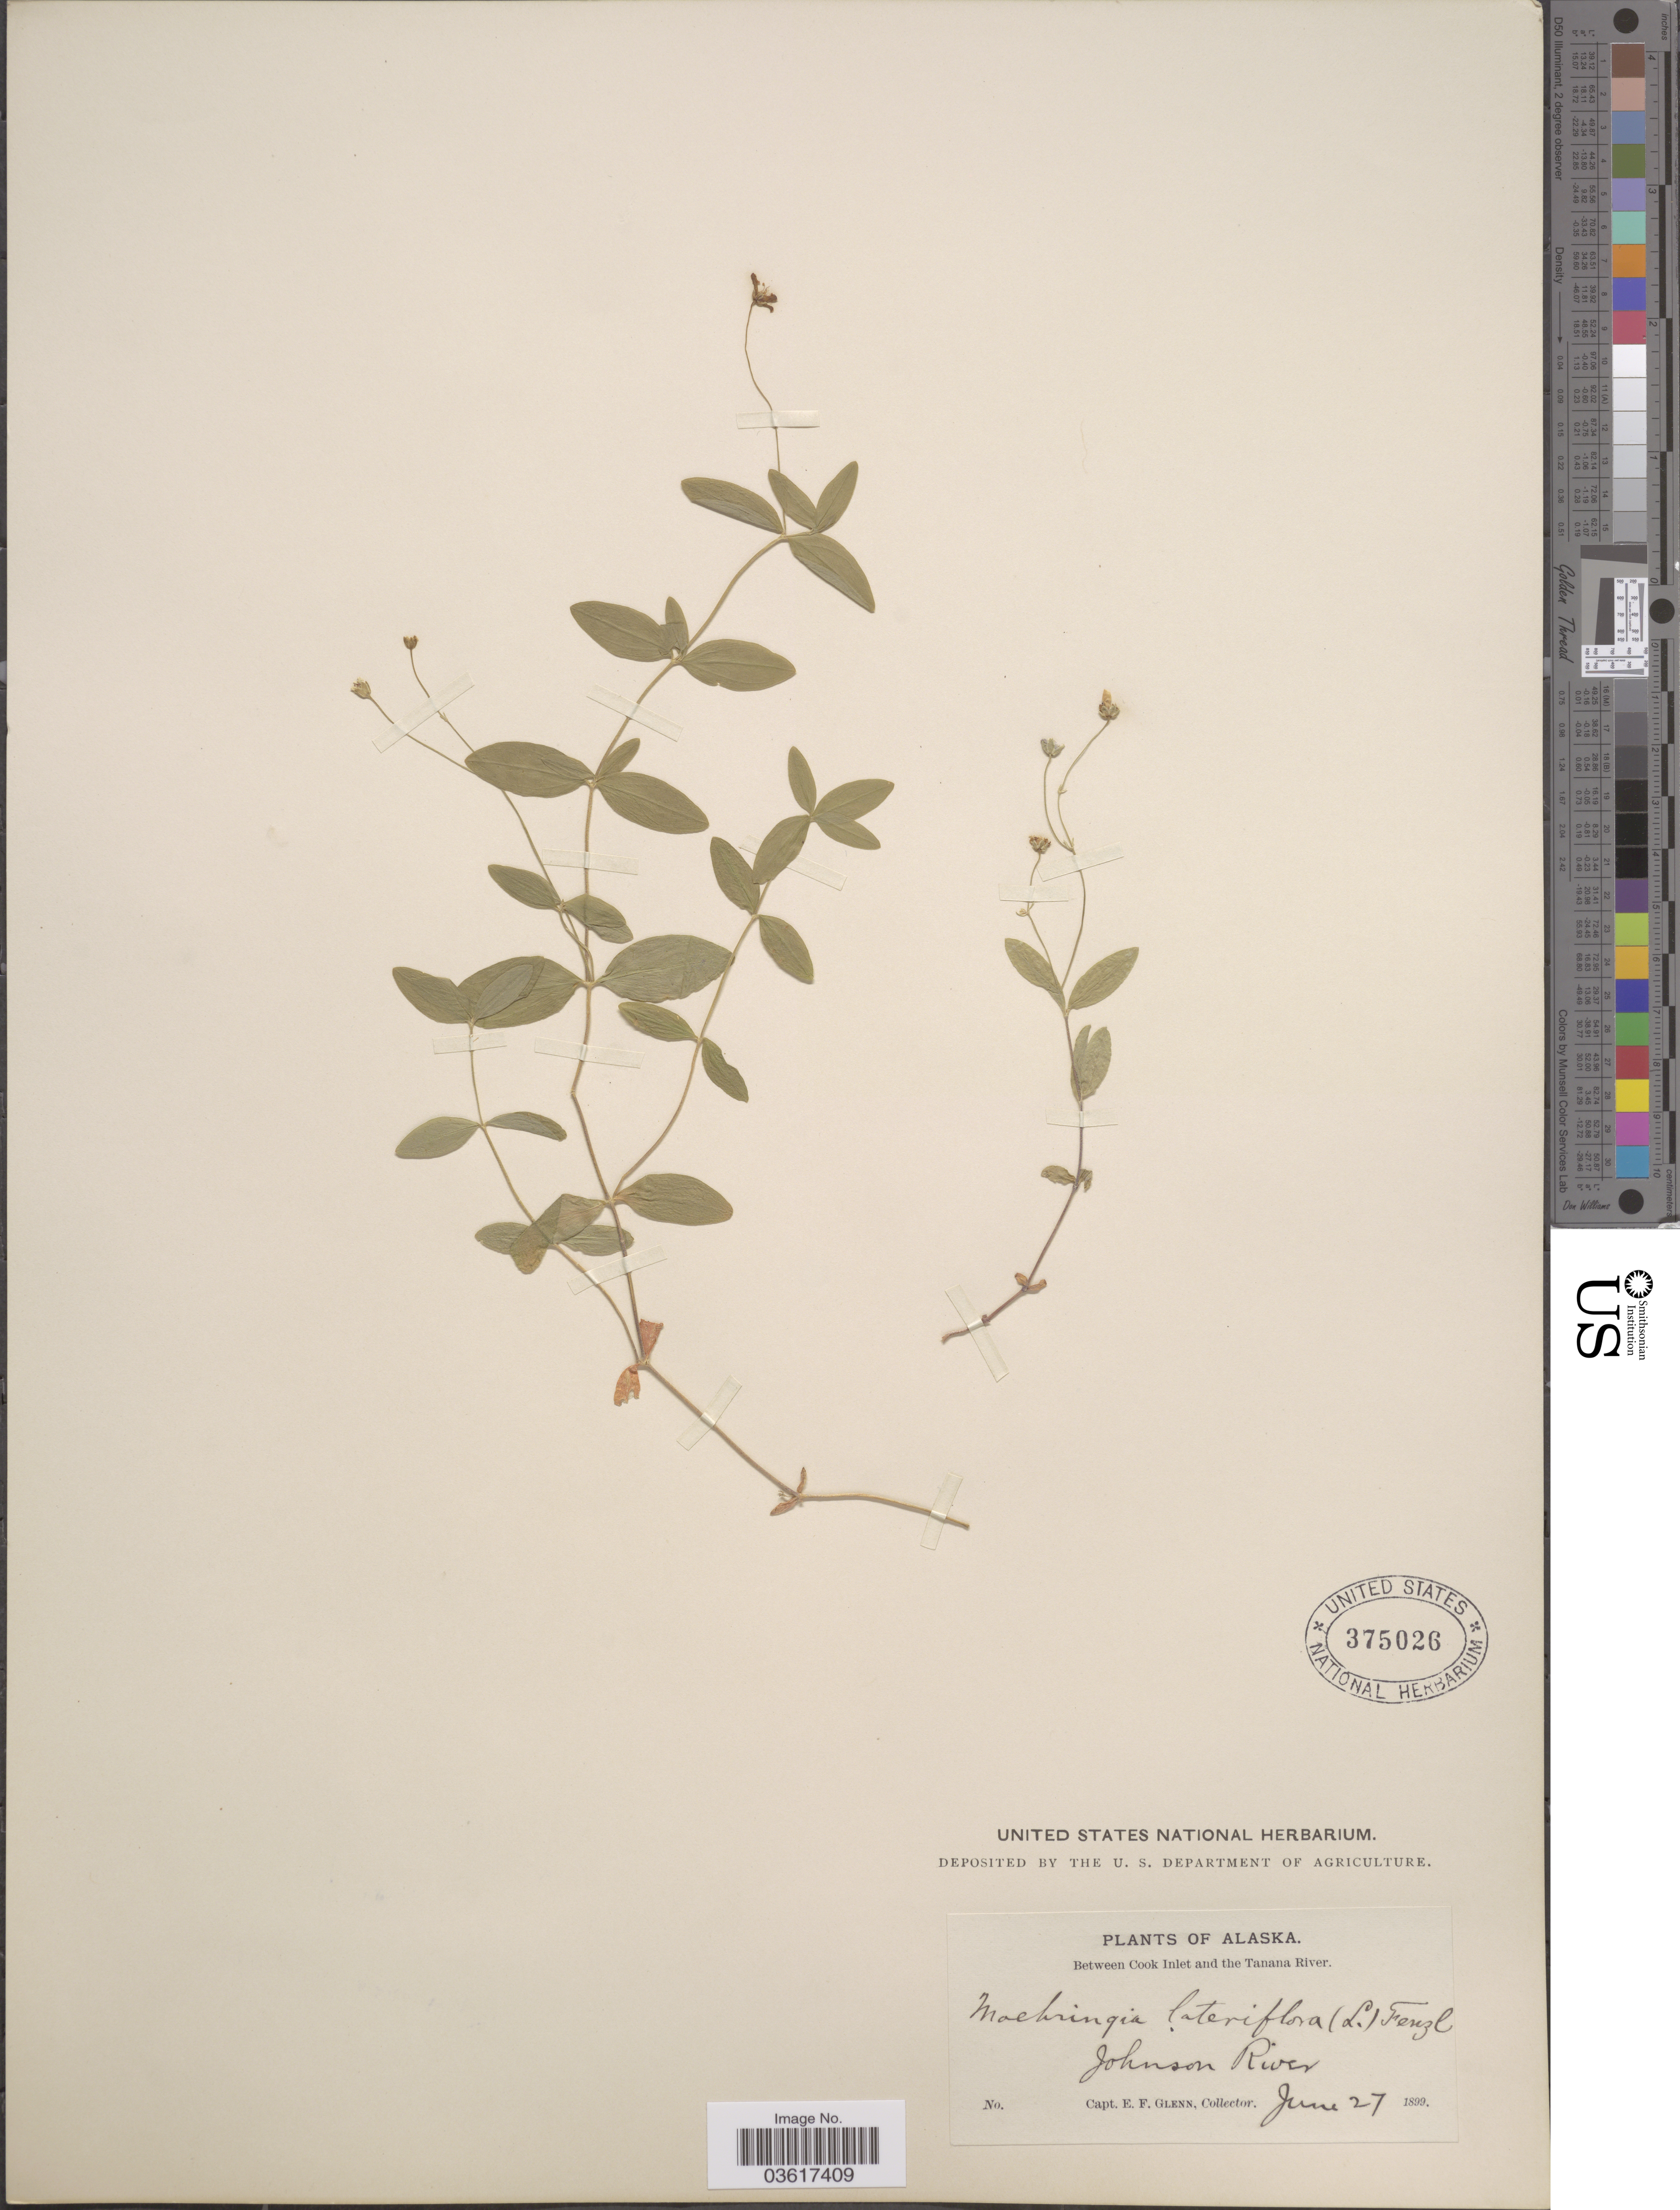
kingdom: Plantae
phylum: Tracheophyta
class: Magnoliopsida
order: Caryophyllales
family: Caryophyllaceae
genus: Moehringia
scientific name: Moehringia lateriflora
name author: (L.) Fenzl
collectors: E. Glenn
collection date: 1899-06-27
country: United States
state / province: Alaska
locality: Between Cook Inlet and the Tanana River. Johnson River.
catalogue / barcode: US 375026